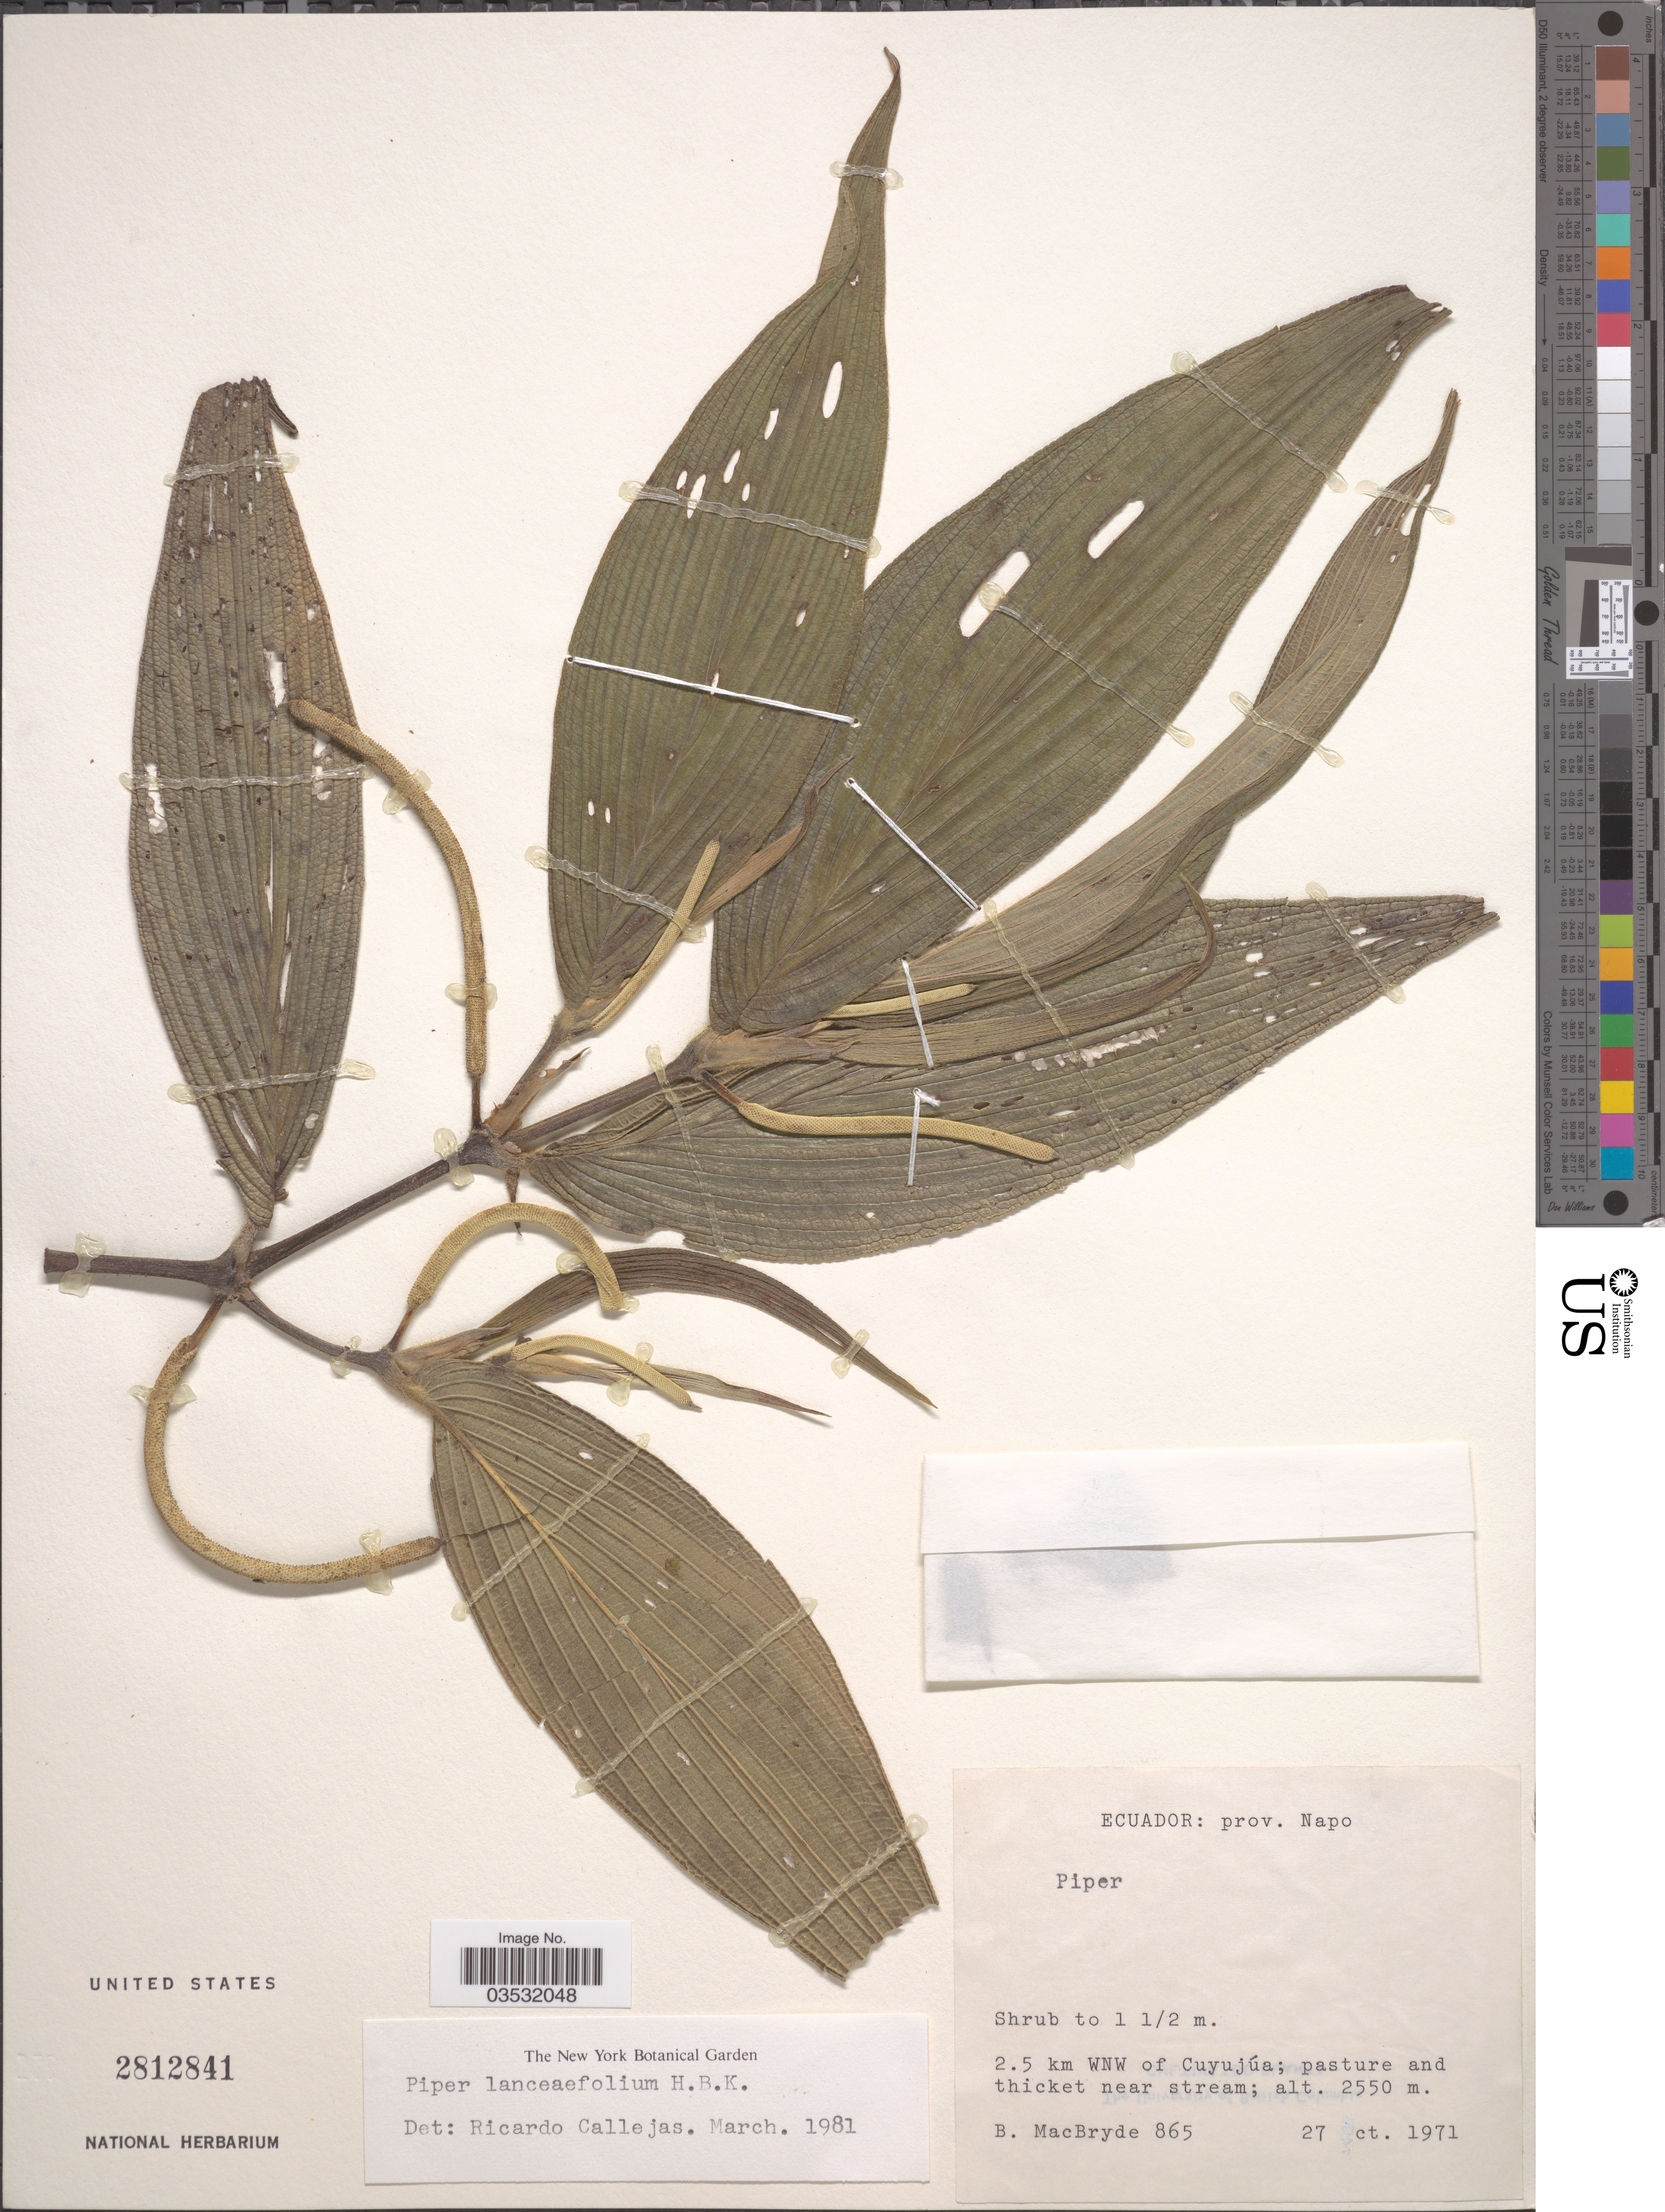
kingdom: Plantae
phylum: Tracheophyta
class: Magnoliopsida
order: Piperales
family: Piperaceae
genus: Piper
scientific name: Piper lanceifolium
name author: Kunth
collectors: B. MacBryde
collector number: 865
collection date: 1971-10-27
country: Ecuador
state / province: Napo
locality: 2.5 km WNW of Cuyujúa; pasture and thicket near stream.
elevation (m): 2550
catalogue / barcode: US 2812841